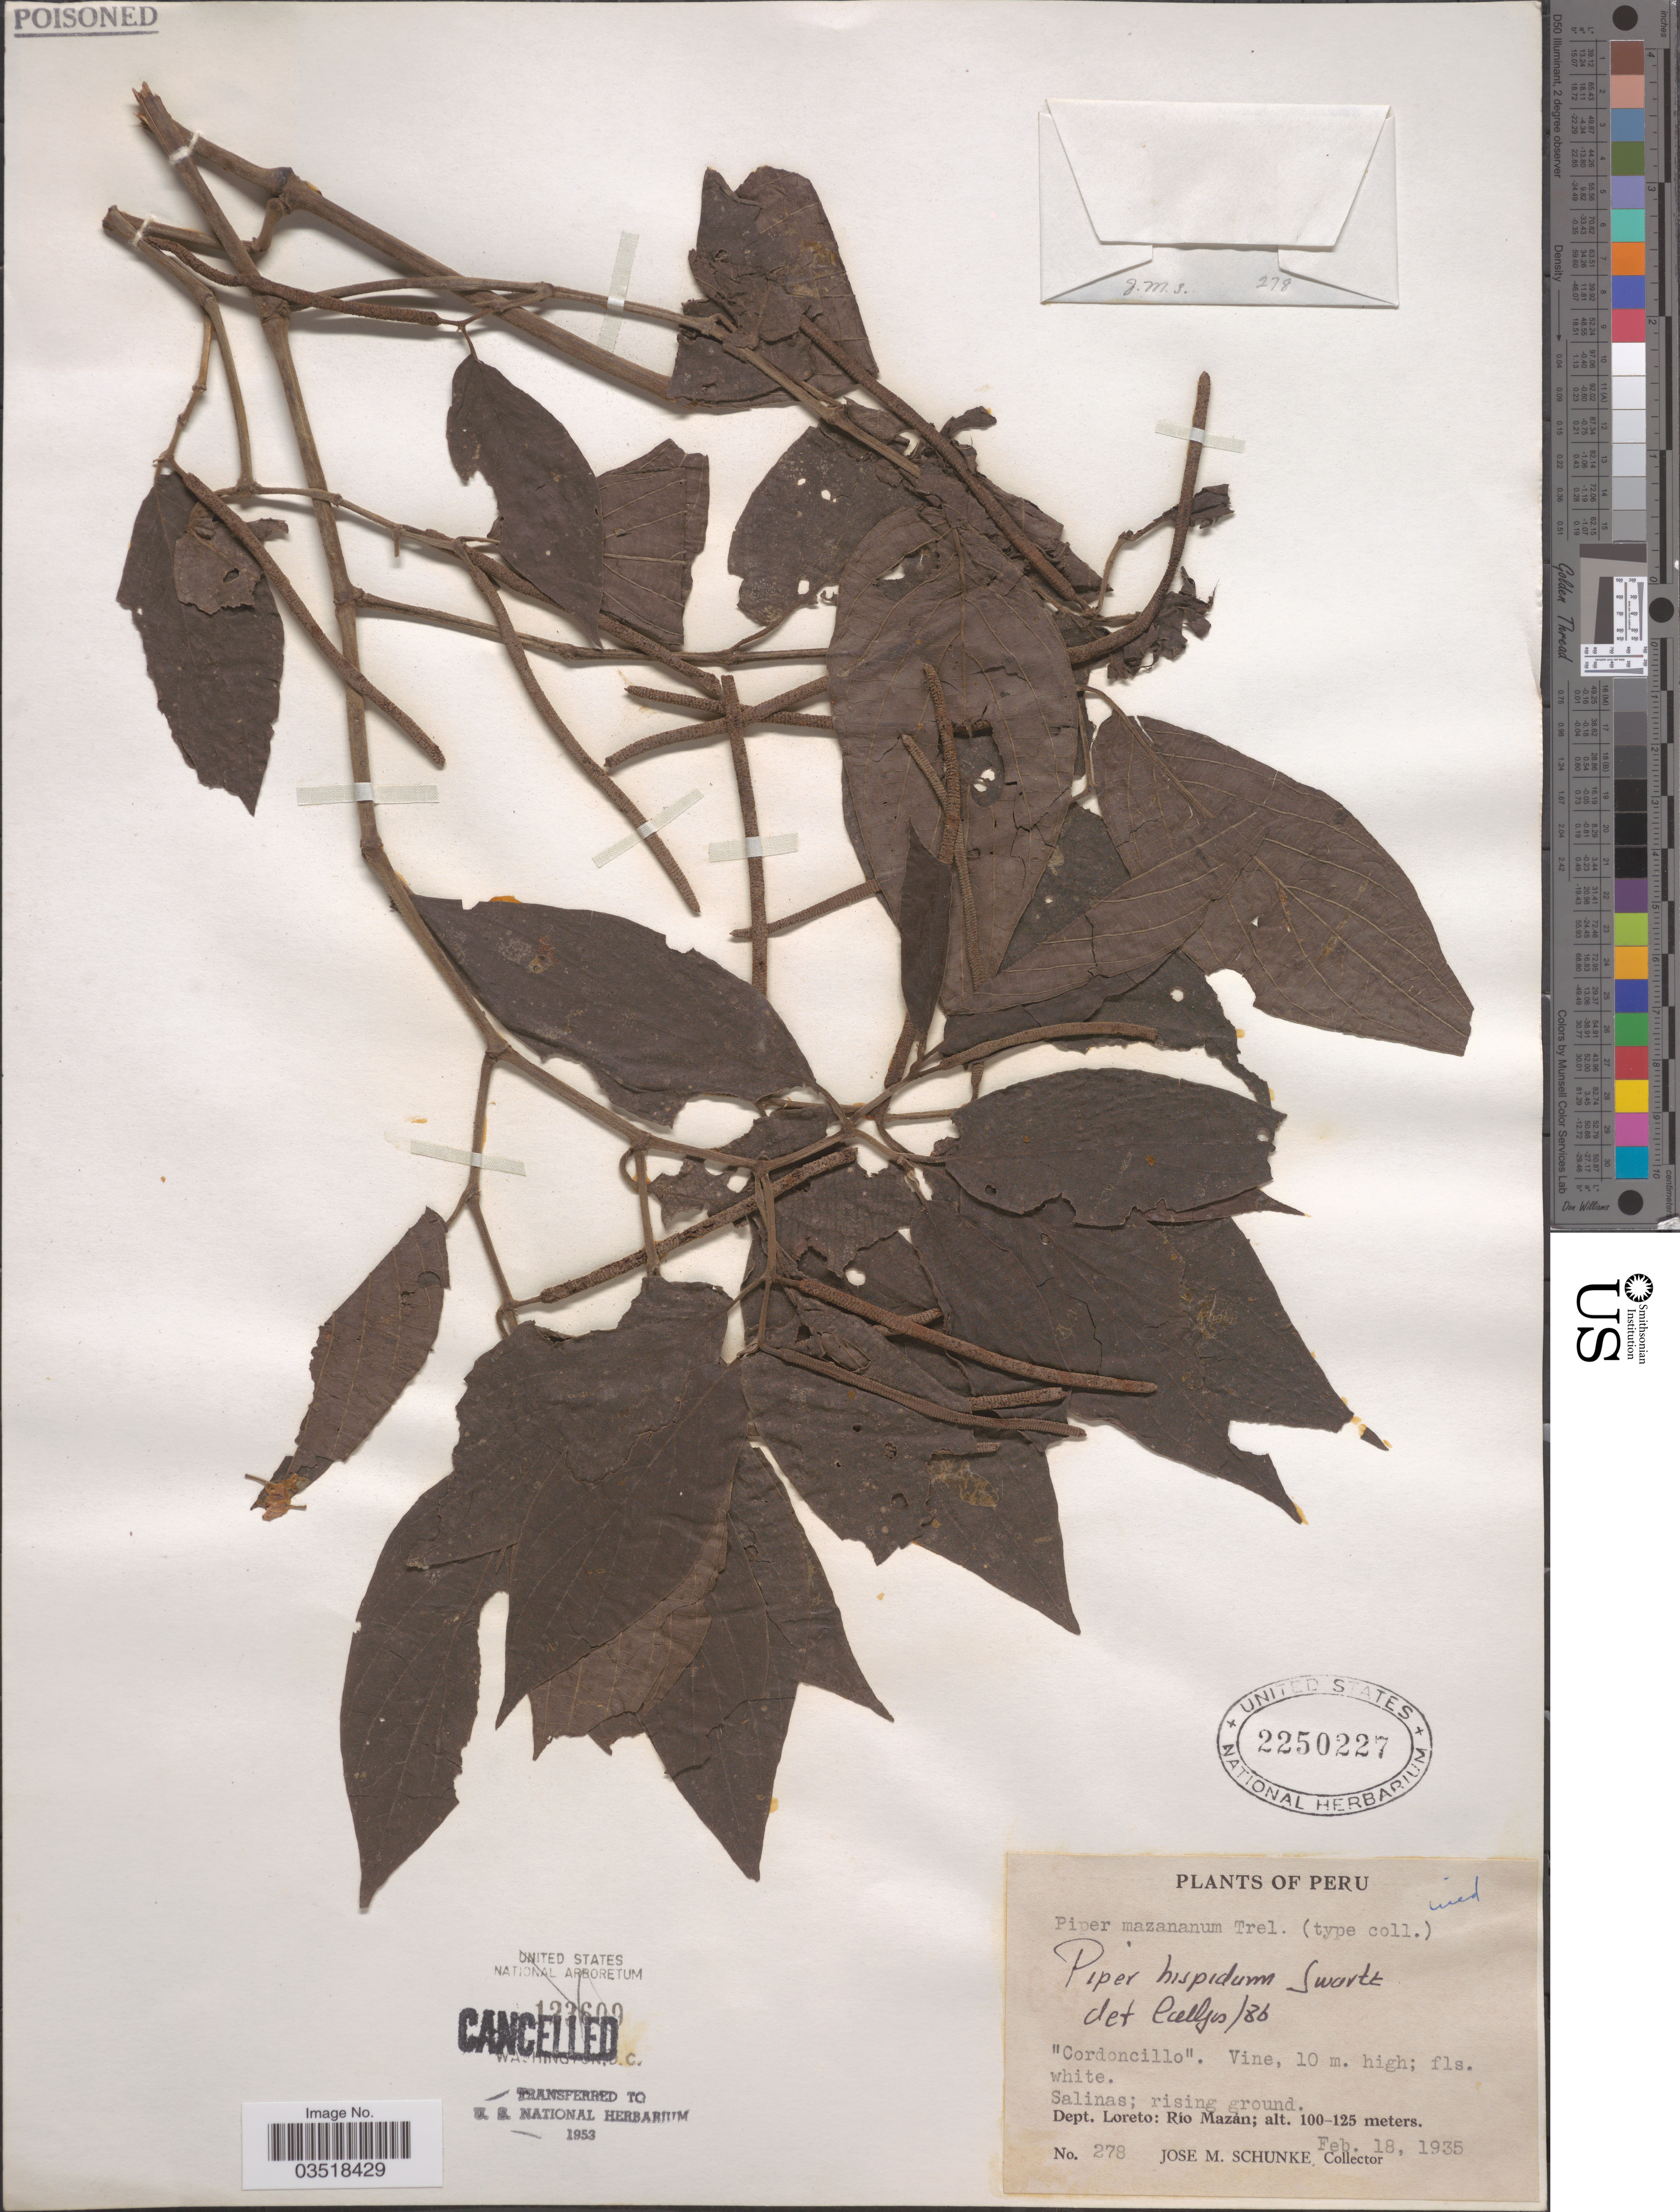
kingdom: Plantae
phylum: Tracheophyta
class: Magnoliopsida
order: Piperales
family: Piperaceae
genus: Piper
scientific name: Piper hispidum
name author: Sw.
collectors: J. M. Schunke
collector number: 278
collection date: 1935-02-18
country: Peru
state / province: Loreto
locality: Dept. Loreto: Río Mazán.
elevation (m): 100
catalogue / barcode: US 2250227